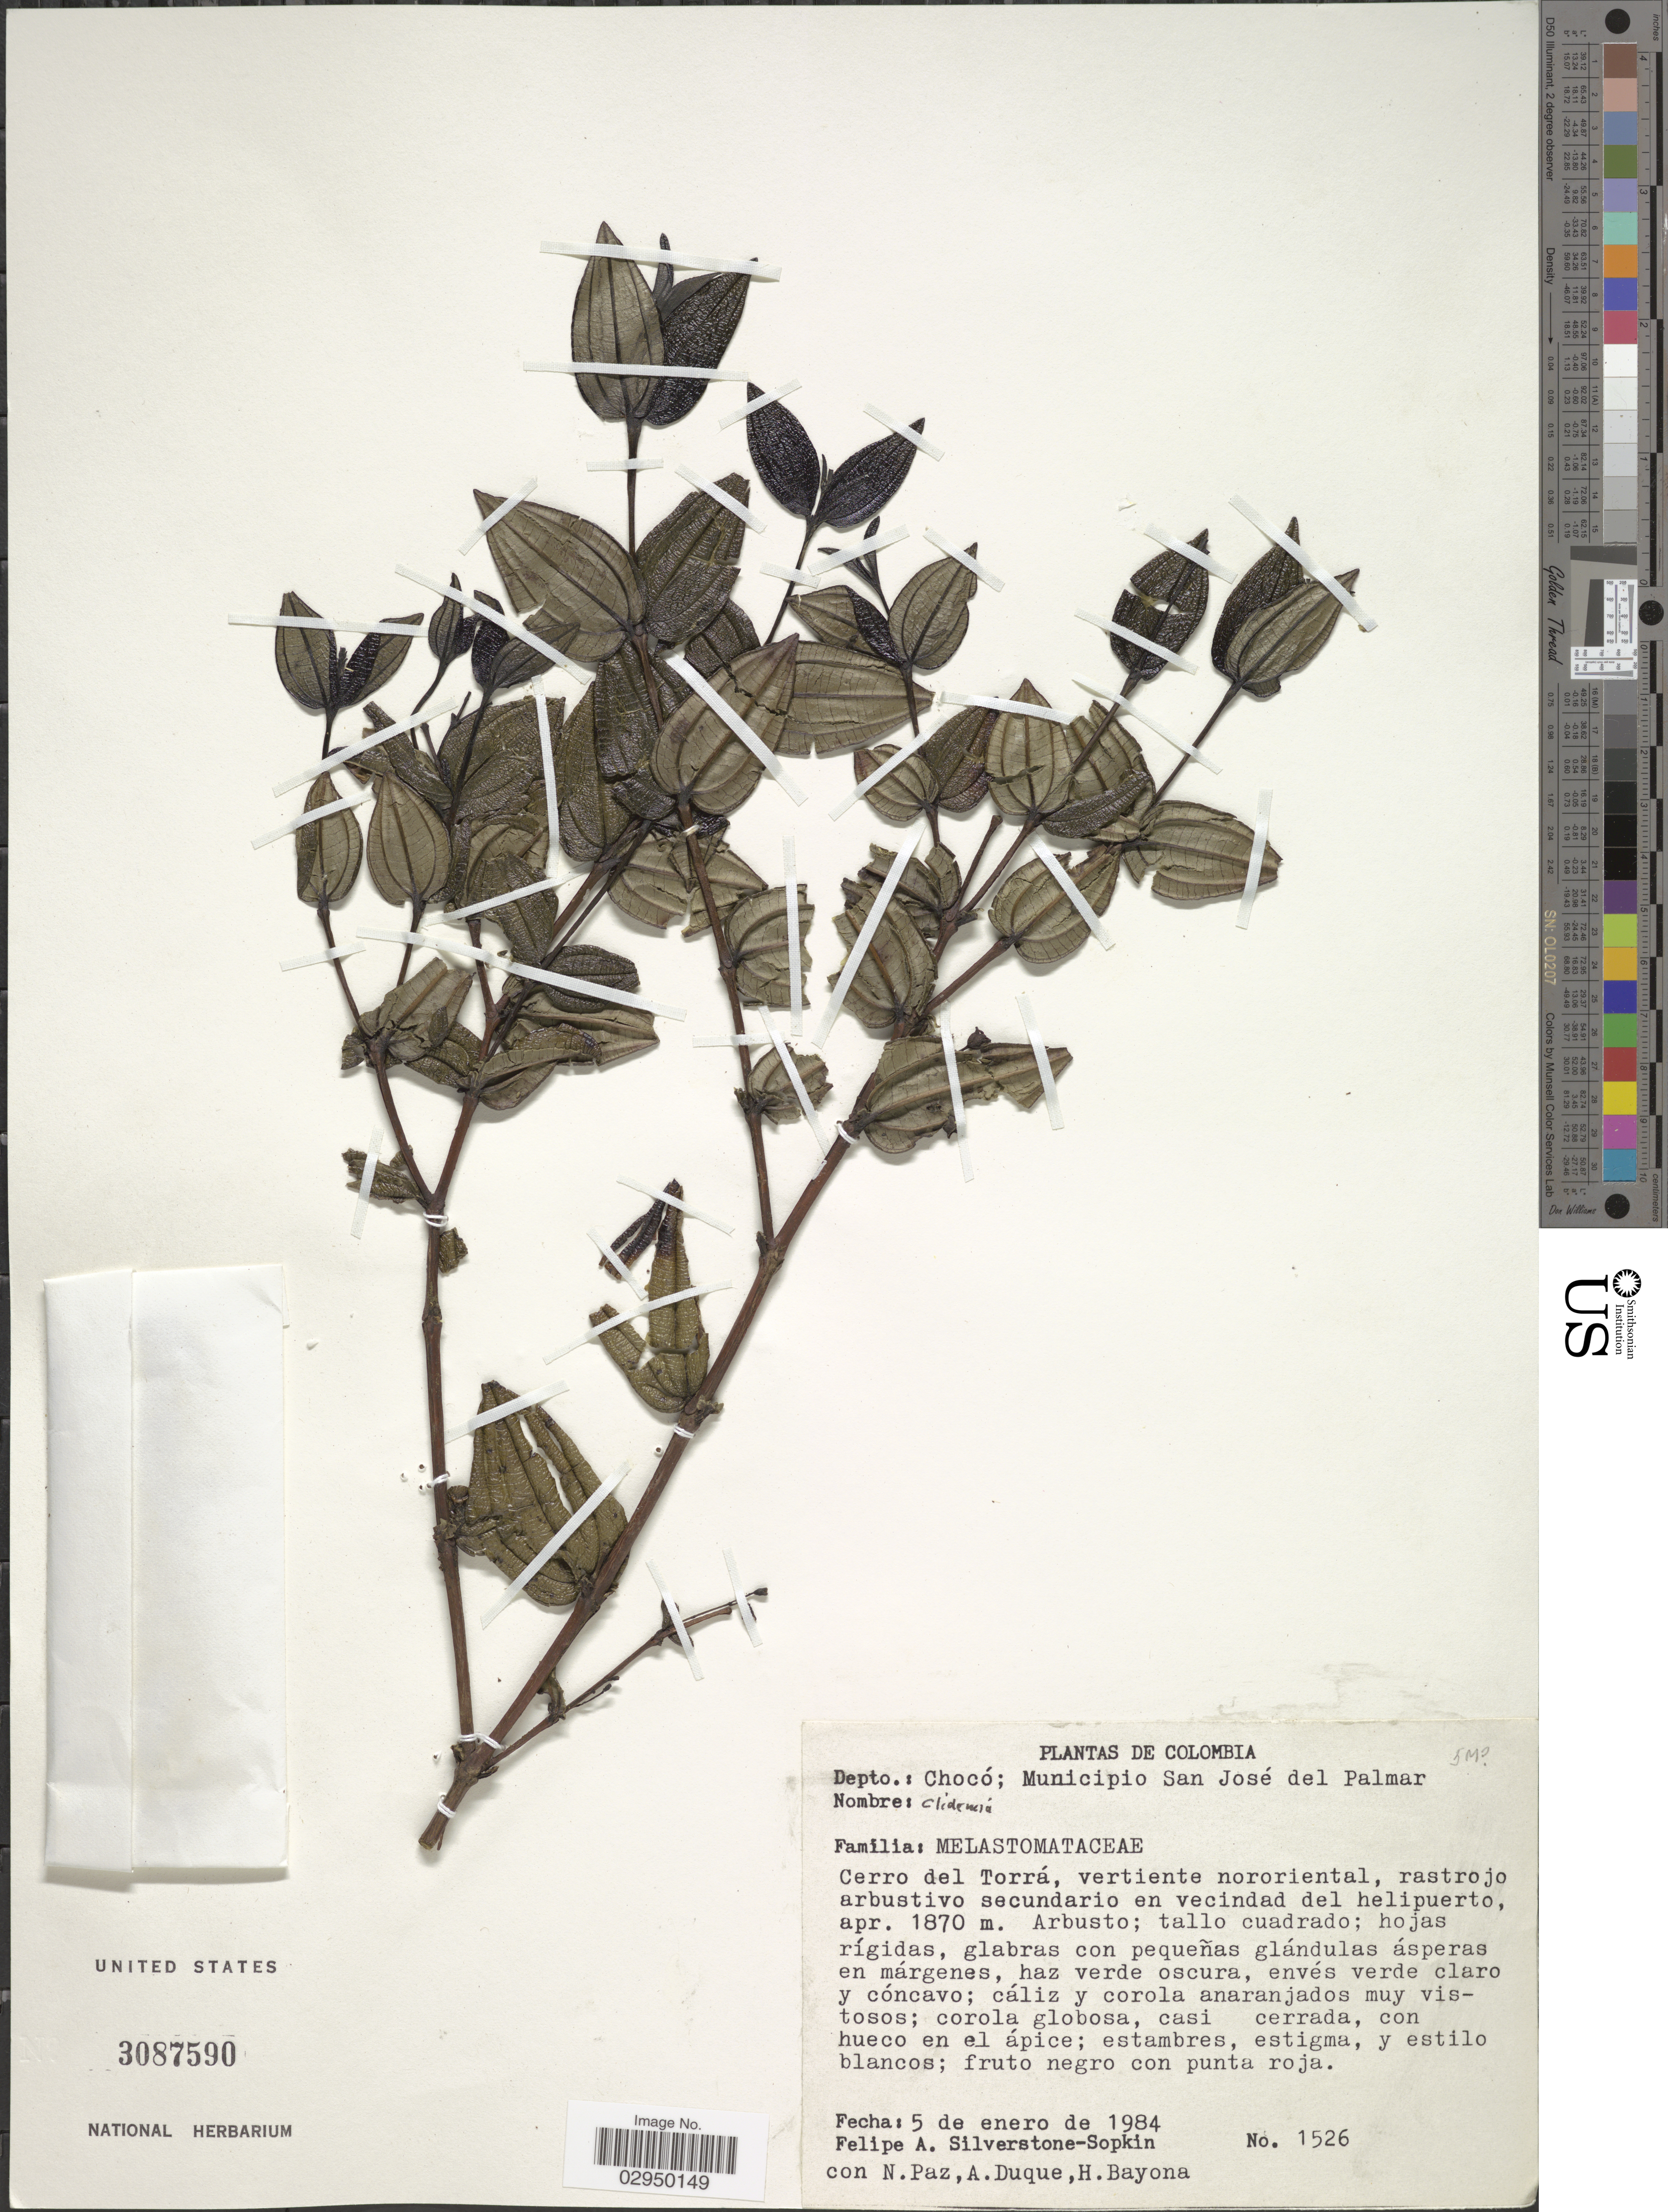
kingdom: Plantae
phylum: Tracheophyta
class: Magnoliopsida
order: Myrtales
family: Melastomataceae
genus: Killipia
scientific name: Killipia sp.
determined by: Posada- Herrera, F. M.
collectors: P. A. Silverstone-Sopkin, N. Paz, A. Duque & H. Bayona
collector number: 1526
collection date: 1984-01-05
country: Colombia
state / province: Chocó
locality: Depto.: Chocó; Municipio San José del Palmar. Cerro del Torrá, vertiente nororiental, rastrojo arbustivo secundario en vecindad del helipuerto.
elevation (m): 1870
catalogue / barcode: US 3087590